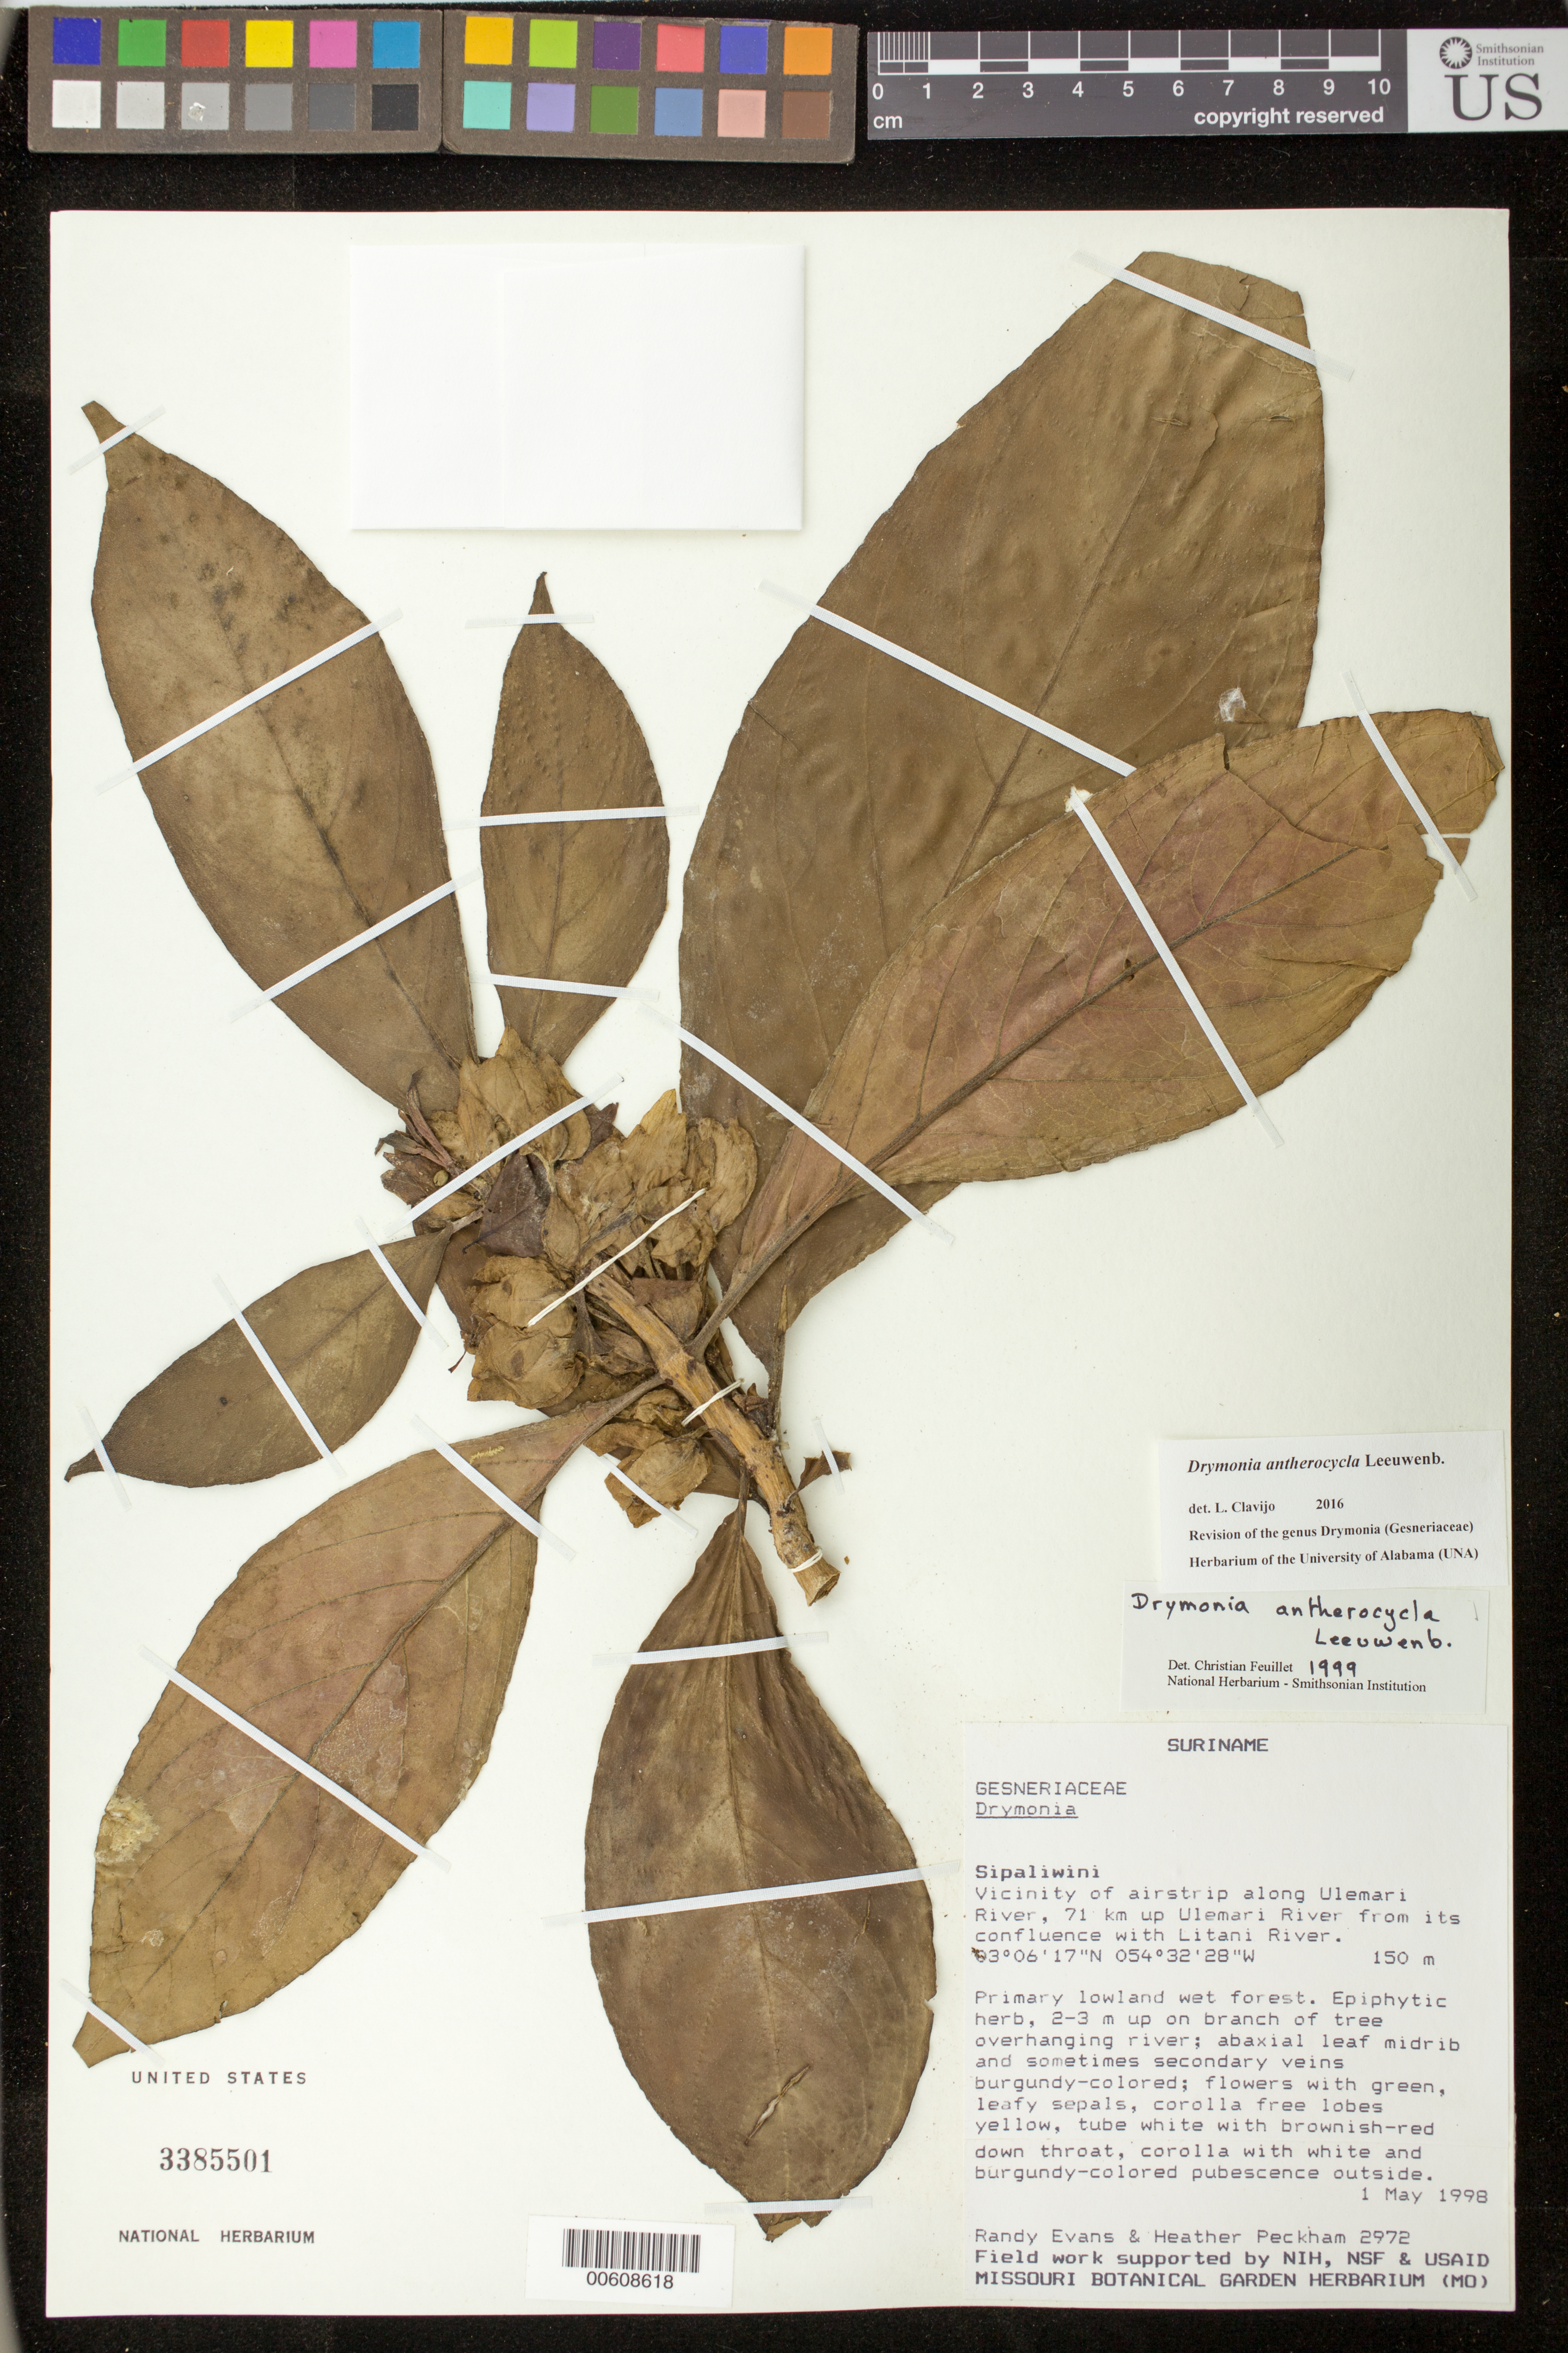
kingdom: Plantae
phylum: Tracheophyta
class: Magnoliopsida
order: Lamiales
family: Gesneriaceae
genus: Drymonia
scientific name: Drymonia antherocycla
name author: Leeuwenb.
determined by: Feuillet, C.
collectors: R. Evans & H. Peckham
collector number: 2972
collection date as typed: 01 May 1998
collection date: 1998-05-01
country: Suriname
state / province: Sipaliwini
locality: Vicinity of airstrip along Ulemari River, 71 km up Ulemari River from its confluence with Litani River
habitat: Primary lowland wet forest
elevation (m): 150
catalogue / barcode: US 3385501